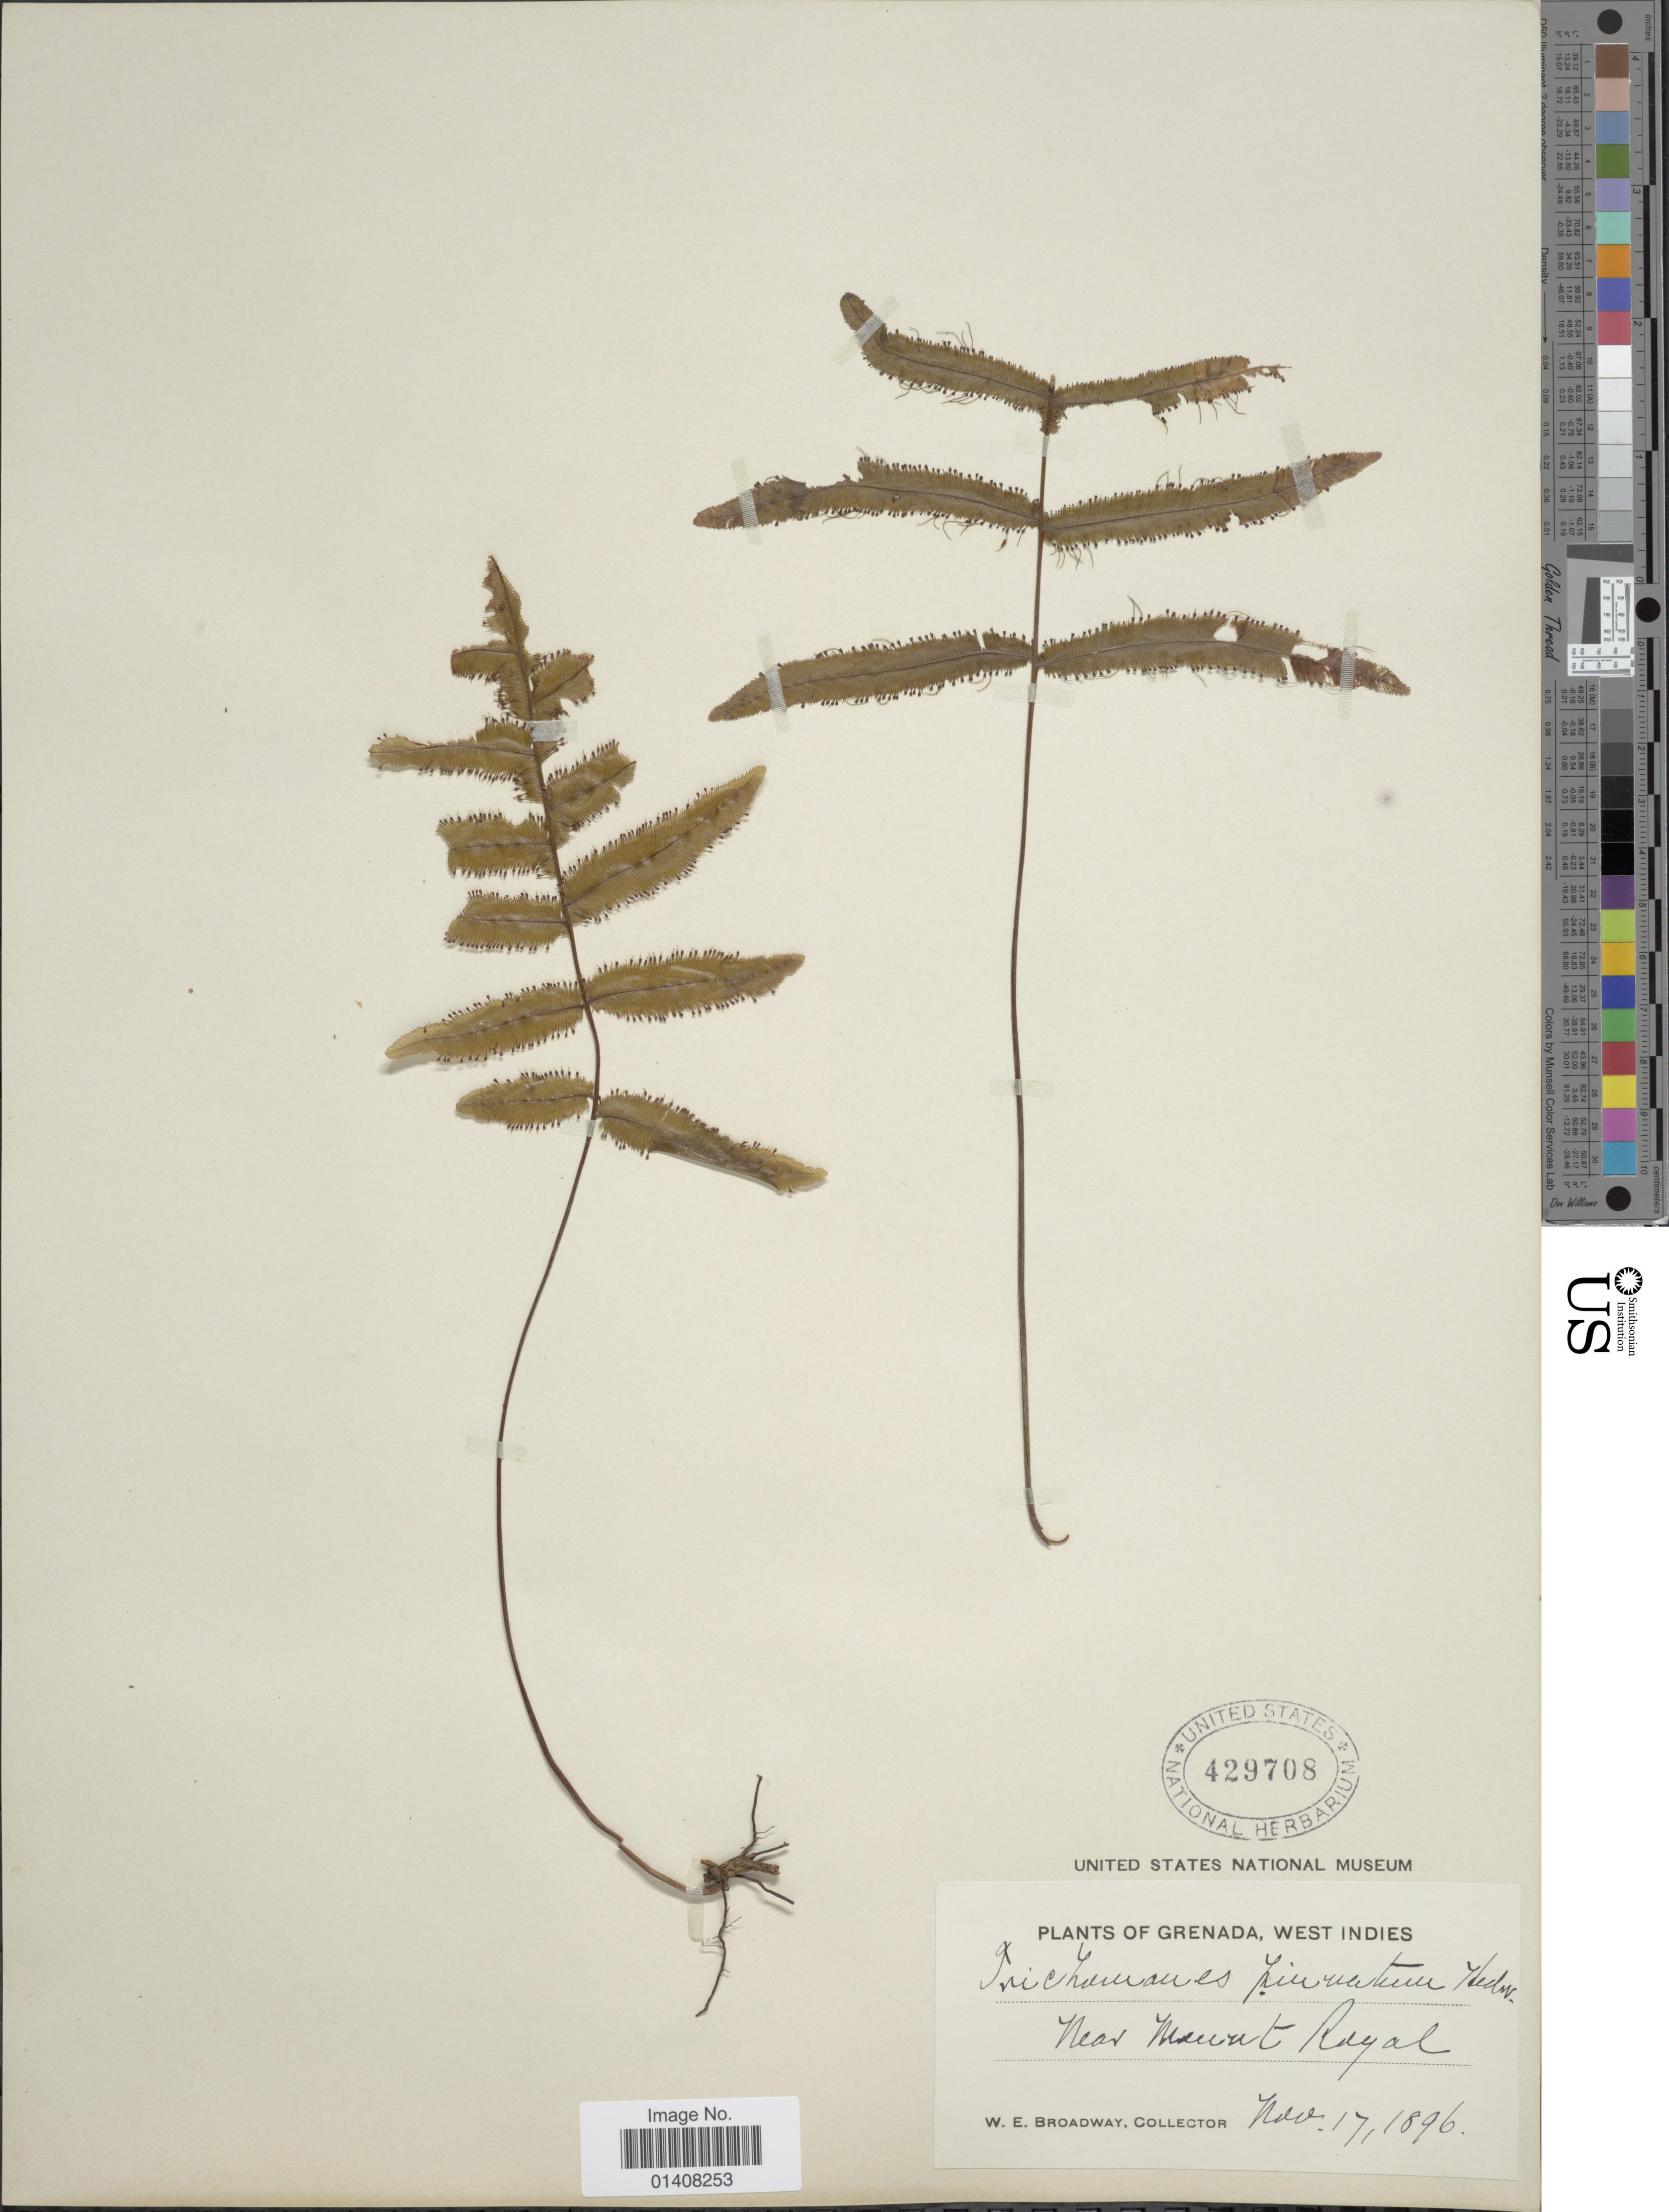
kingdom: Plantae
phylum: Tracheophyta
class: Polypodiopsida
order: Hymenophyllales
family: Hymenophyllaceae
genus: Trichomanes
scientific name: Trichomanes pinnatum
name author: Hedw.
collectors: W. E. Broadway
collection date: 1896-11-17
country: Grenada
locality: Grenada West Indies, near Mount Royal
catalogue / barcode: US 429708